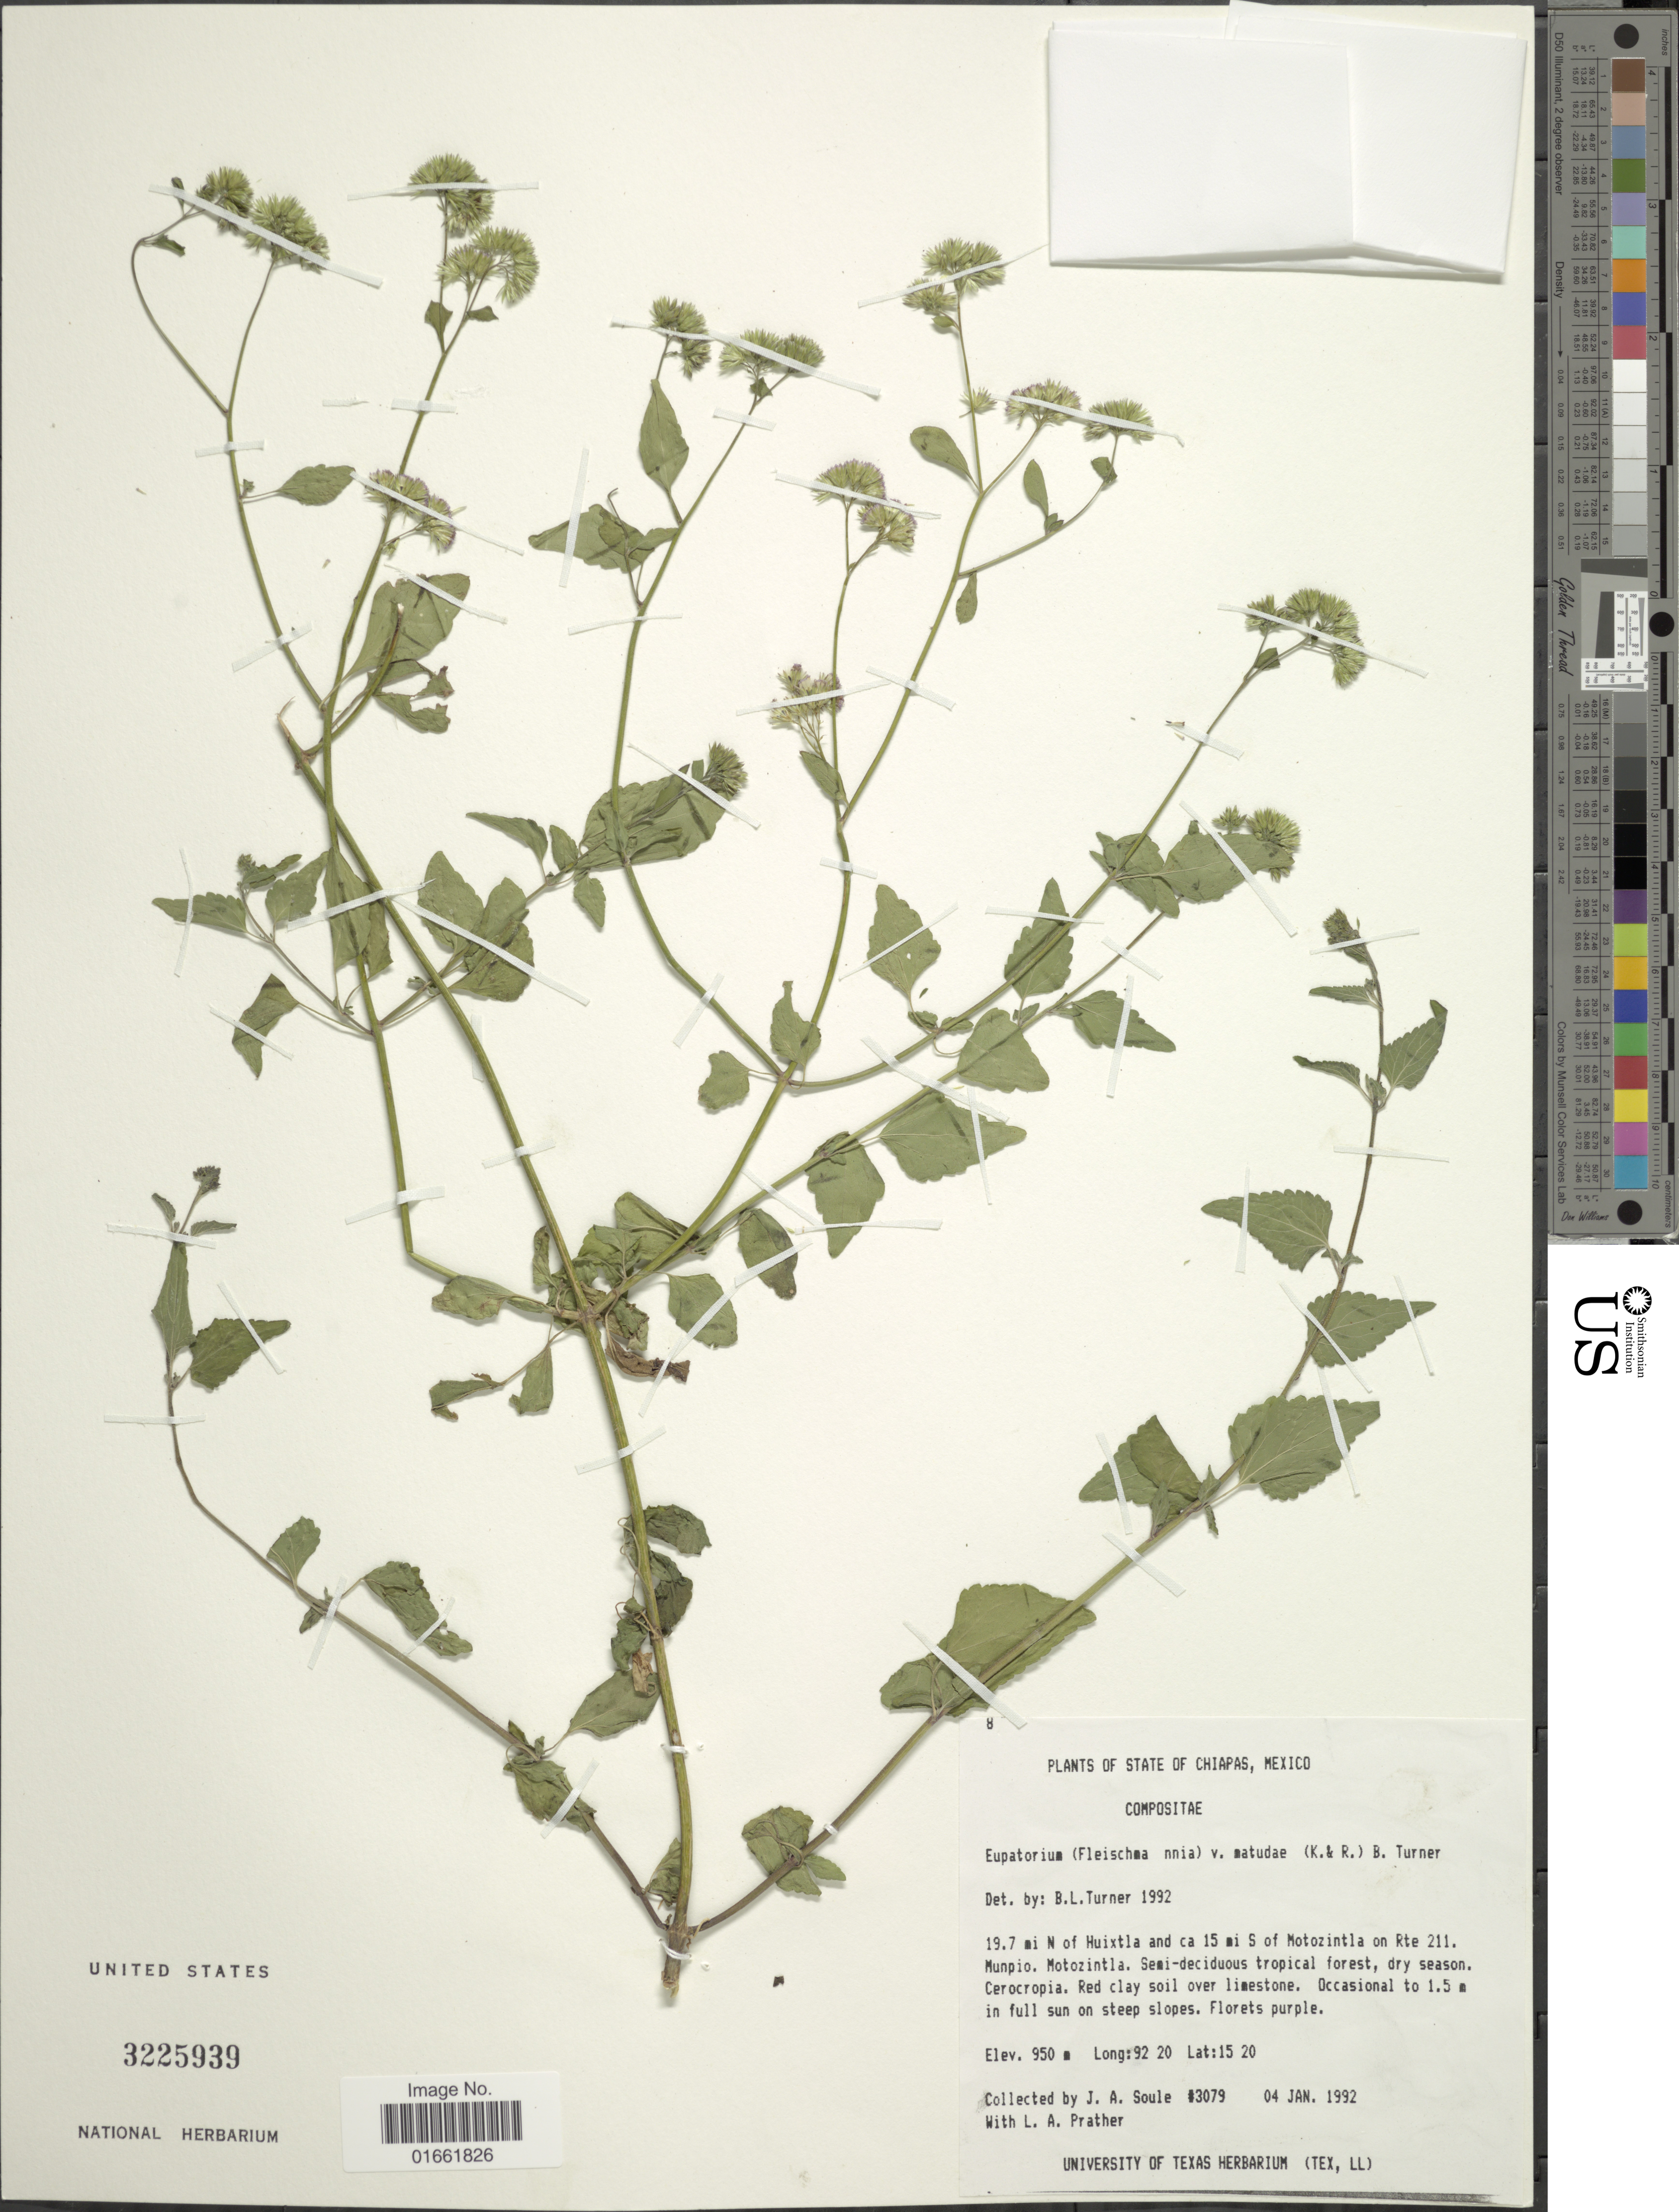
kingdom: Plantae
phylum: Tracheophyta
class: Magnoliopsida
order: Asterales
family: Asteraceae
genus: Fleischmannia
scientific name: Fleischmannia pratensis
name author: (Klatt) R.M. King & H. Rob.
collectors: J. Soule & L. A. Prather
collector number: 3079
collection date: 1992-01-04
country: Mexico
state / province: Chiapas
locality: State of Chiapas. 19.7 mi N of Huixtla and ca 15 mi S of Motozintla on Rte 211. Munpio. Motozintla.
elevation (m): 950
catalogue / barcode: US 3225939